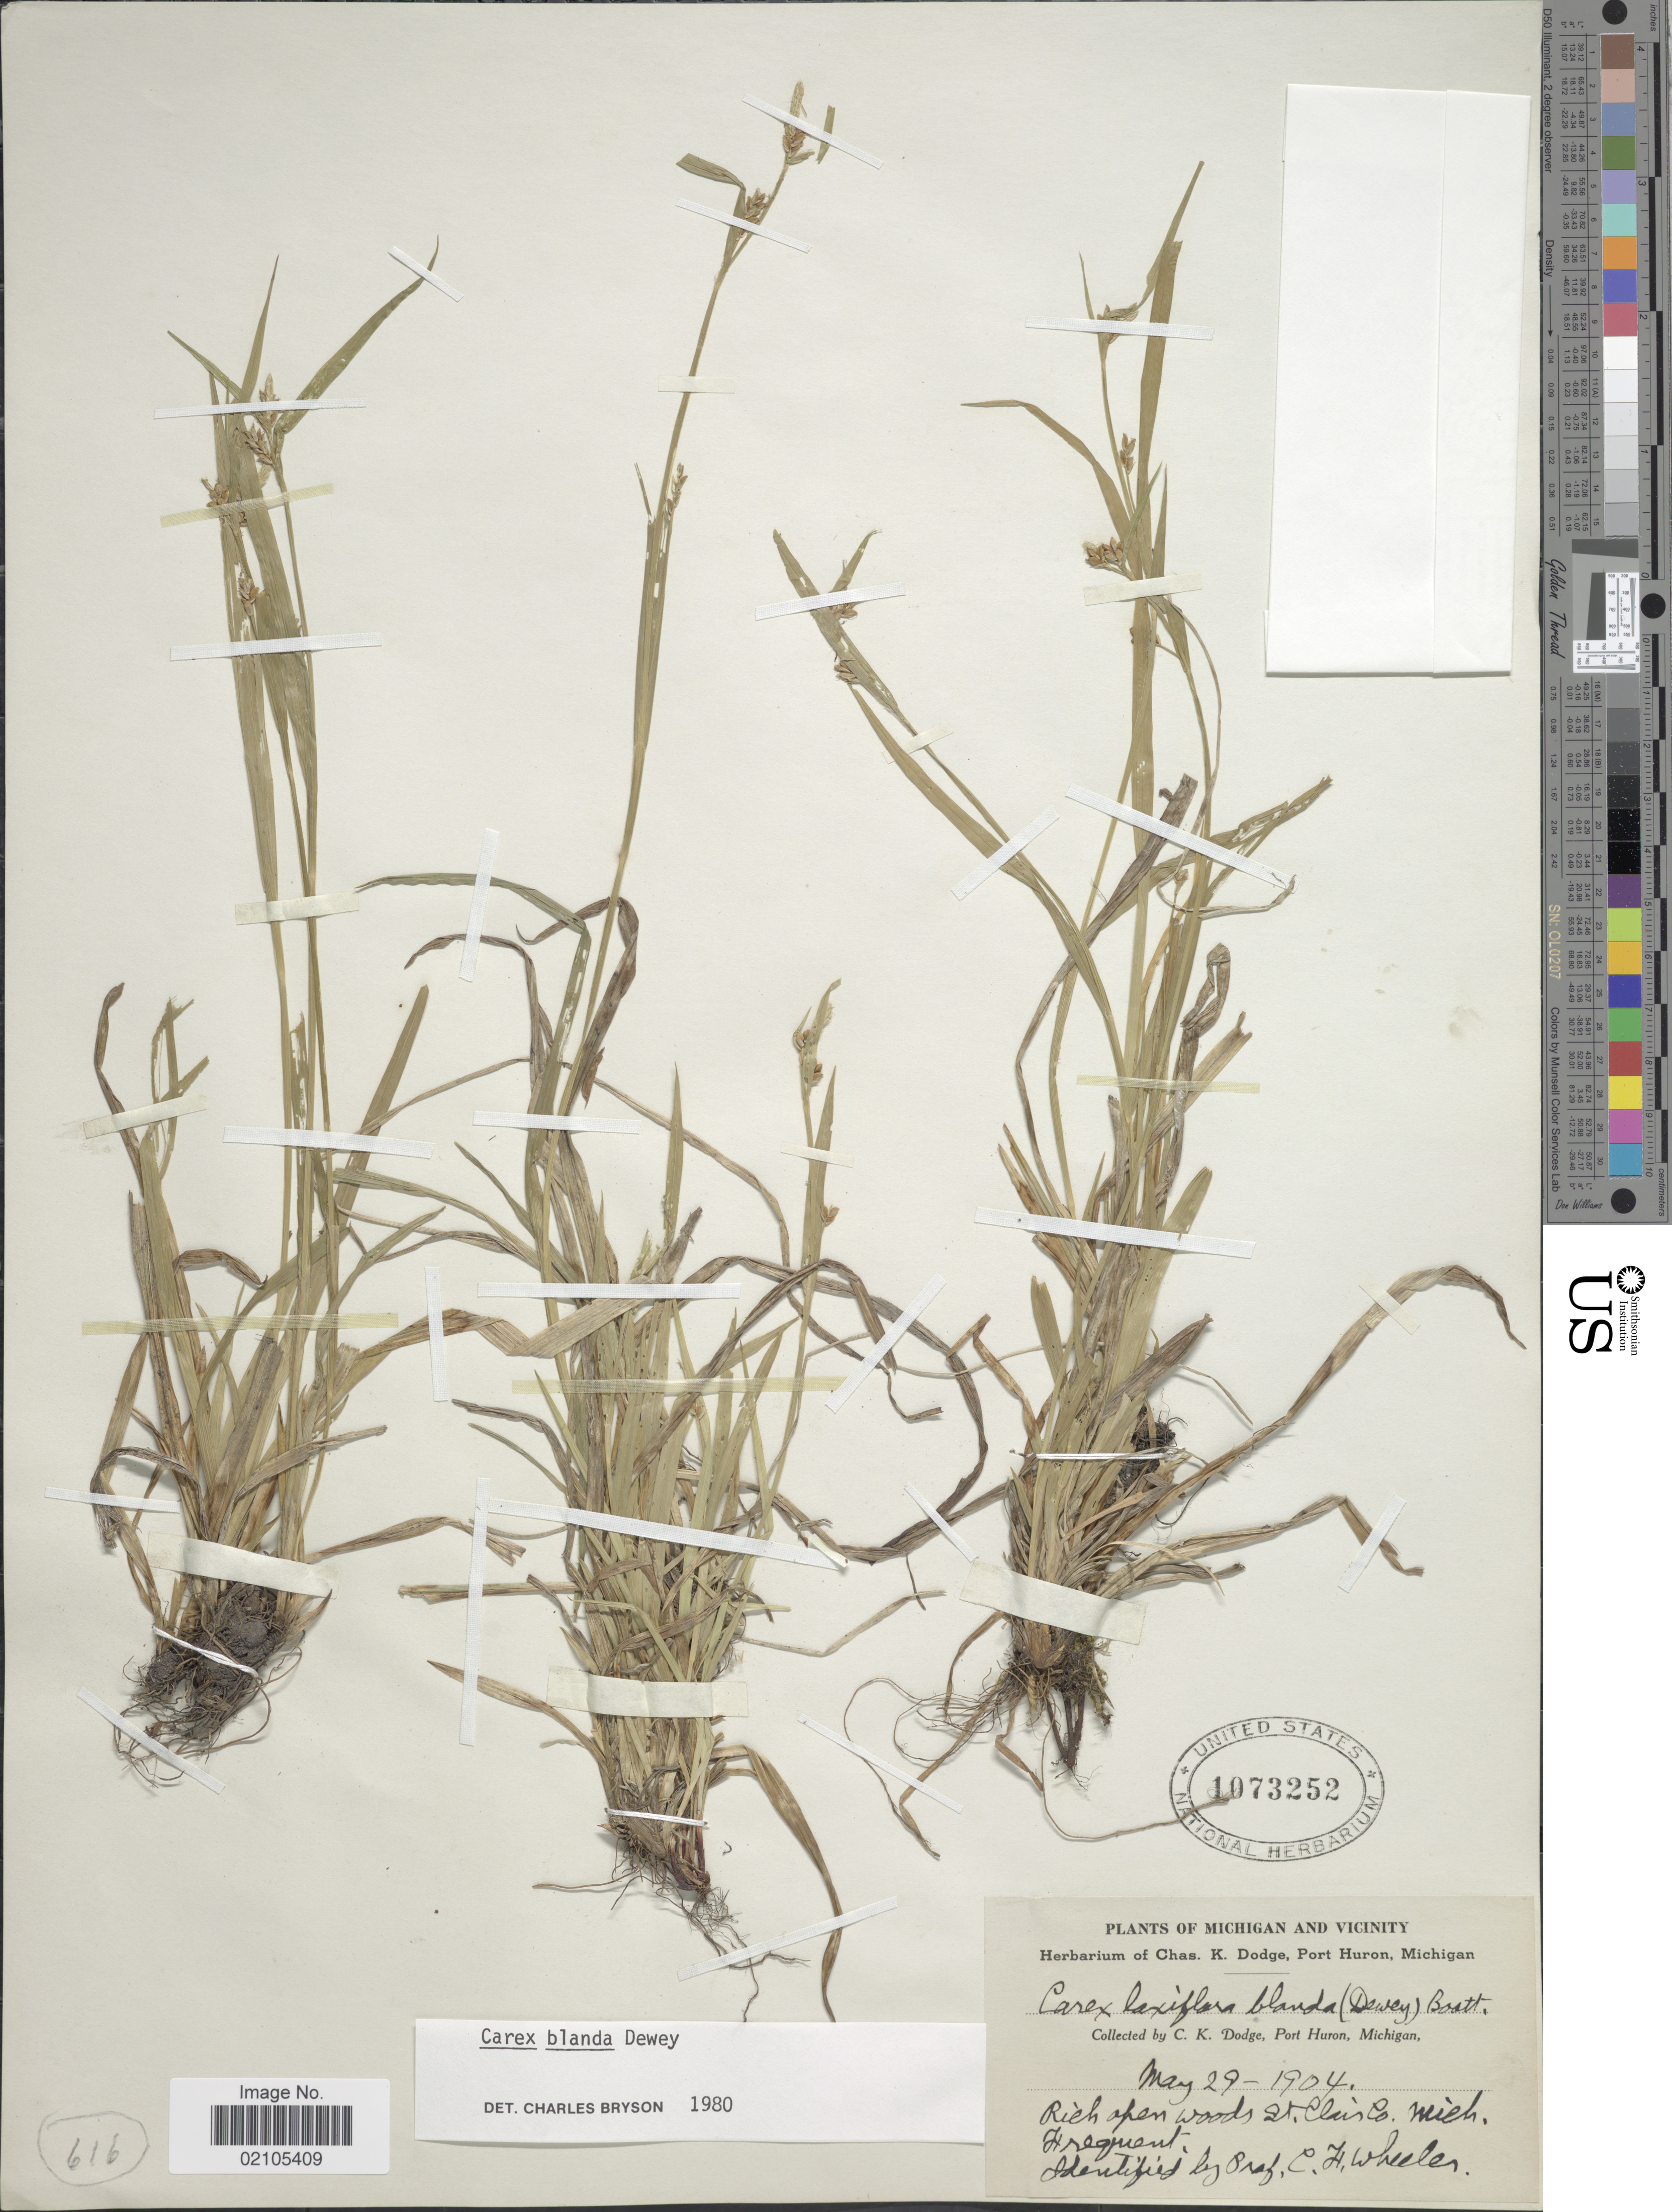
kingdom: Plantae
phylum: Tracheophyta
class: Liliopsida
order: Poales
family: Cyperaceae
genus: Carex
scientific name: Carex blanda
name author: Dewey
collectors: C. K. Dodge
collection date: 1904-05-29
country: United States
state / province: Michigan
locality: Port Huron. Rich open woods St. Clair Co. Mich.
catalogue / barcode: US 1073252